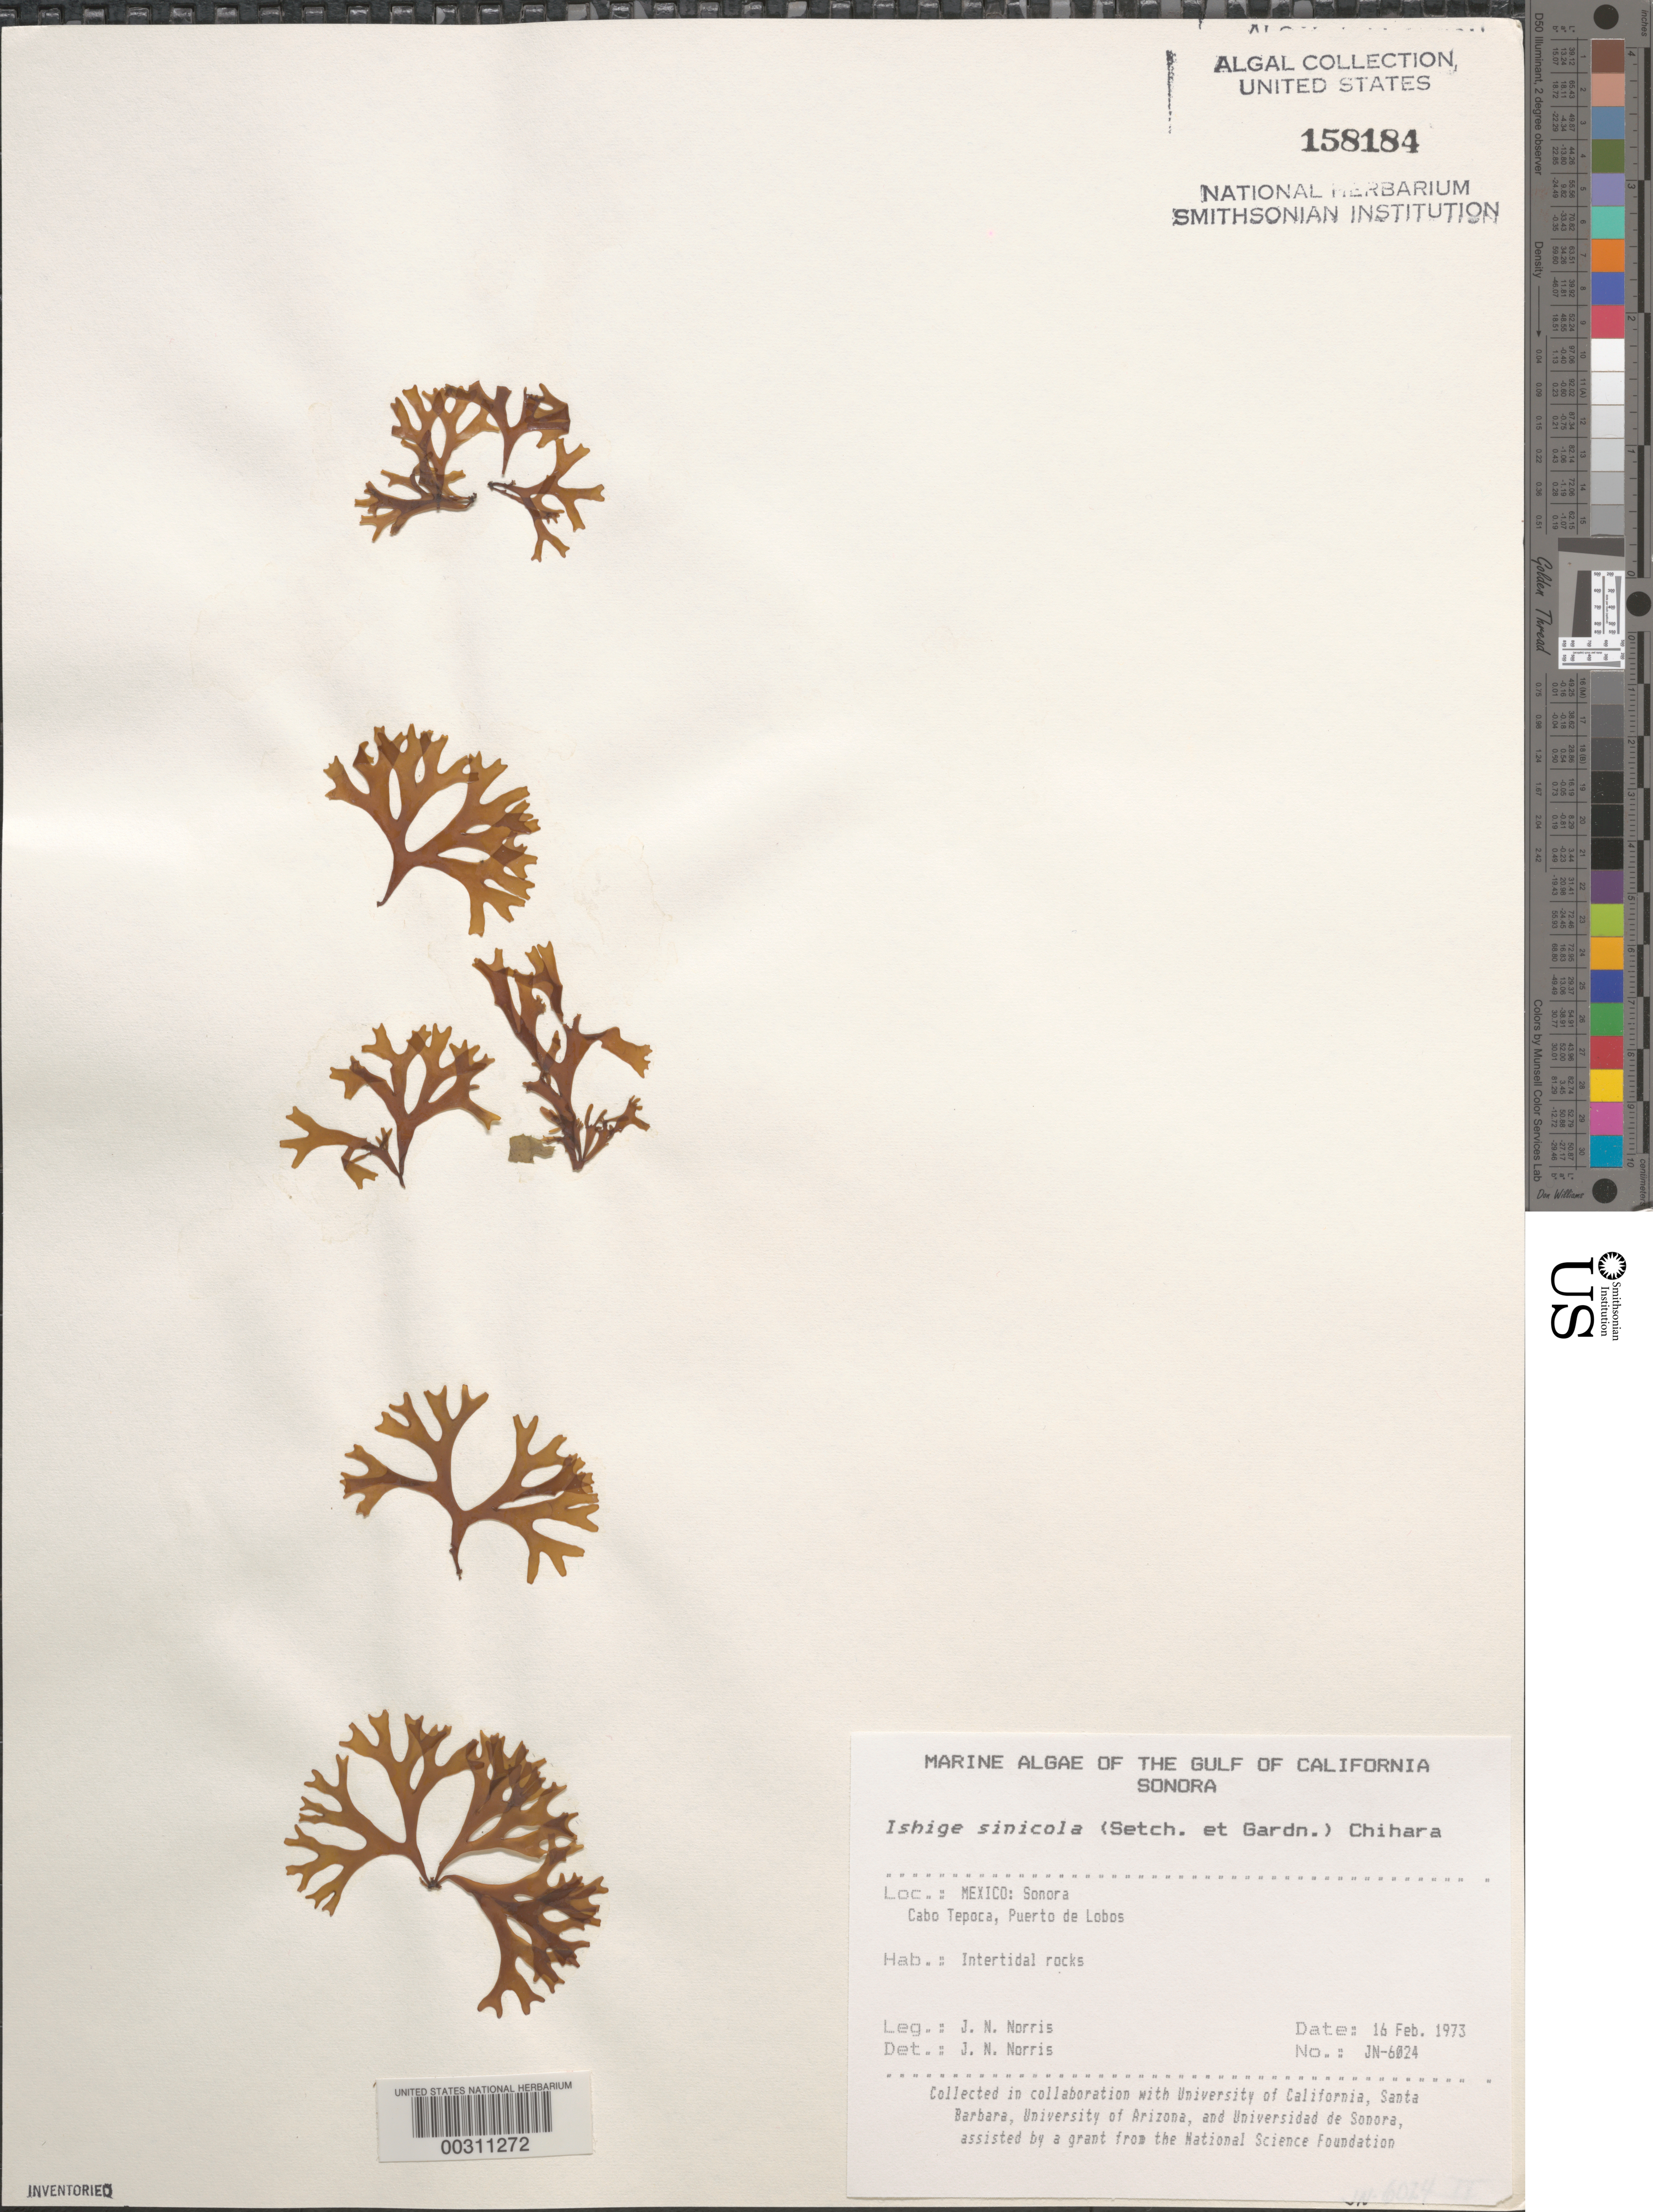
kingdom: Chromista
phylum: Ochrophyta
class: Phaeophyceae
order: Ishigeales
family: Ishigeaceae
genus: Ishige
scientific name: Ishige sinicola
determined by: Norris, James N.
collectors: J. N. Norris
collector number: JN-6024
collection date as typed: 16 Feb 1973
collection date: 1973-02-16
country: Mexico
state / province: Sonora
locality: Cabo Tepoca, Puerto de Lobos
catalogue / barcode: US 158184